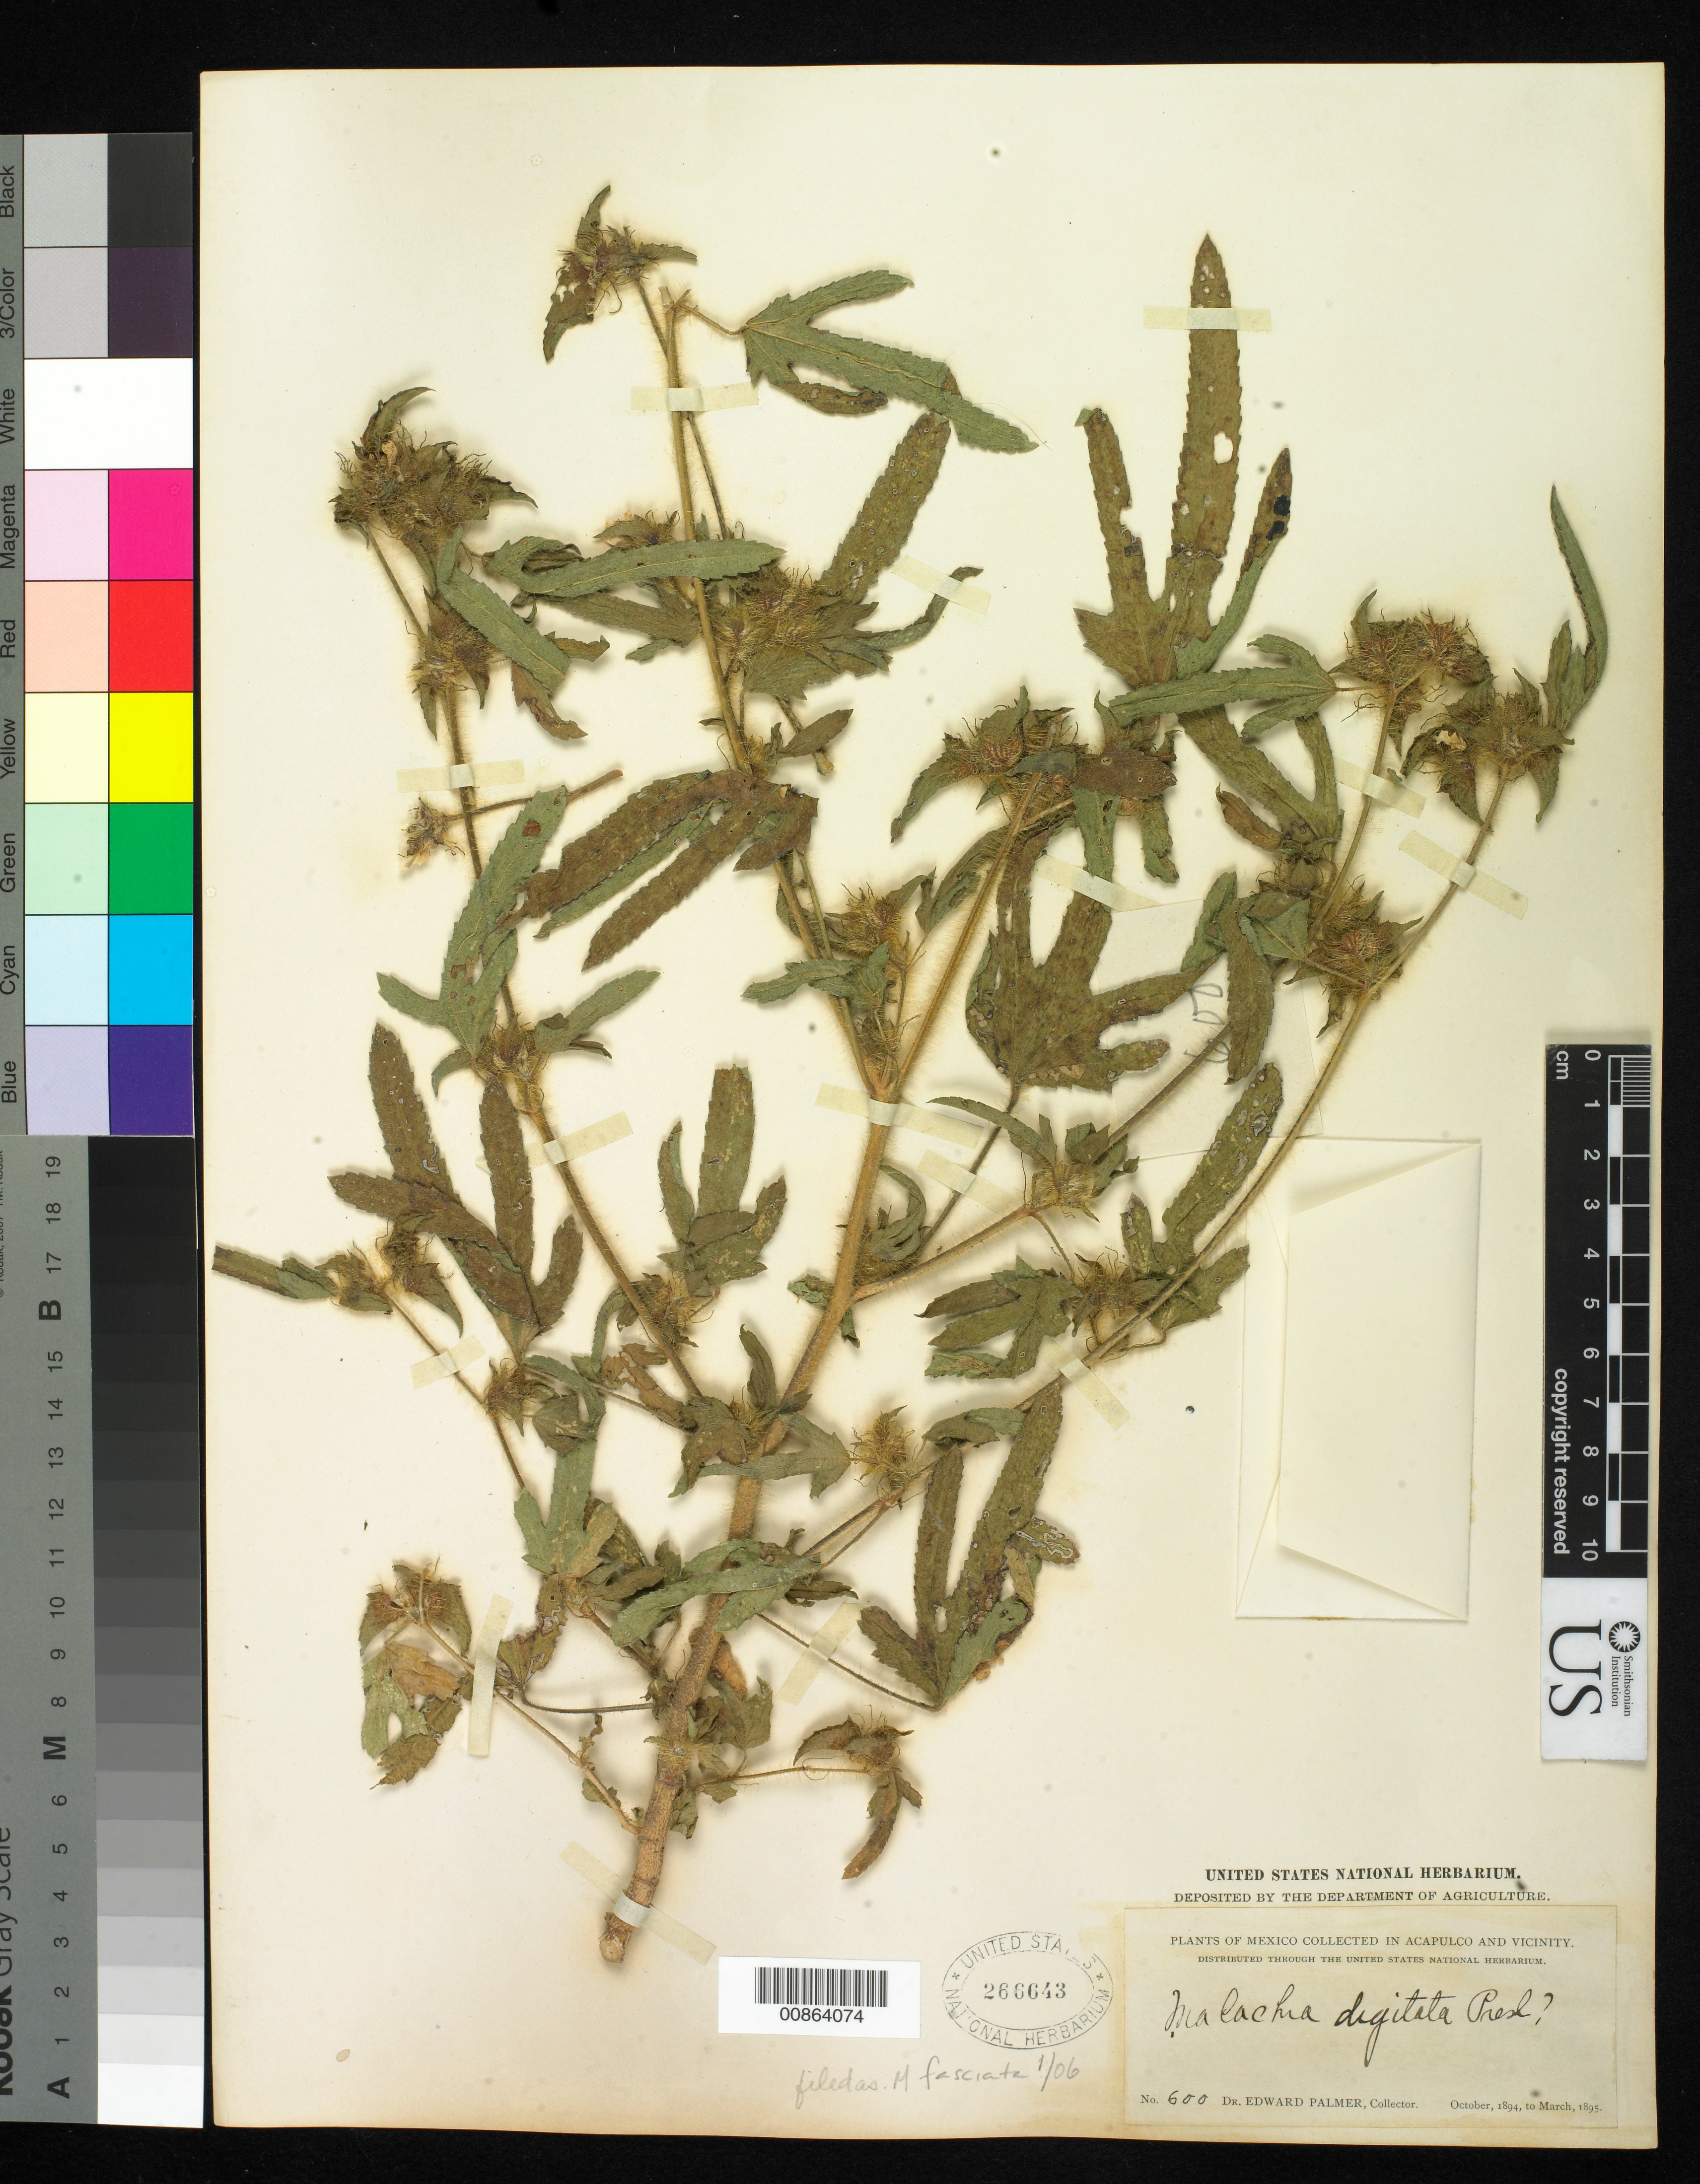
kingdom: Plantae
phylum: Tracheophyta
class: Magnoliopsida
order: Malvales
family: Malvaceae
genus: Malachra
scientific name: Malachra fasciata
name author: Jacq.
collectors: E. Palmer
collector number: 600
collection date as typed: Oct 1894 to -- Mar 1895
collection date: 1894-10/1895-03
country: Mexico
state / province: Guerrero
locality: Acapulco, Guerrero and vicinity.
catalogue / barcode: US 266643